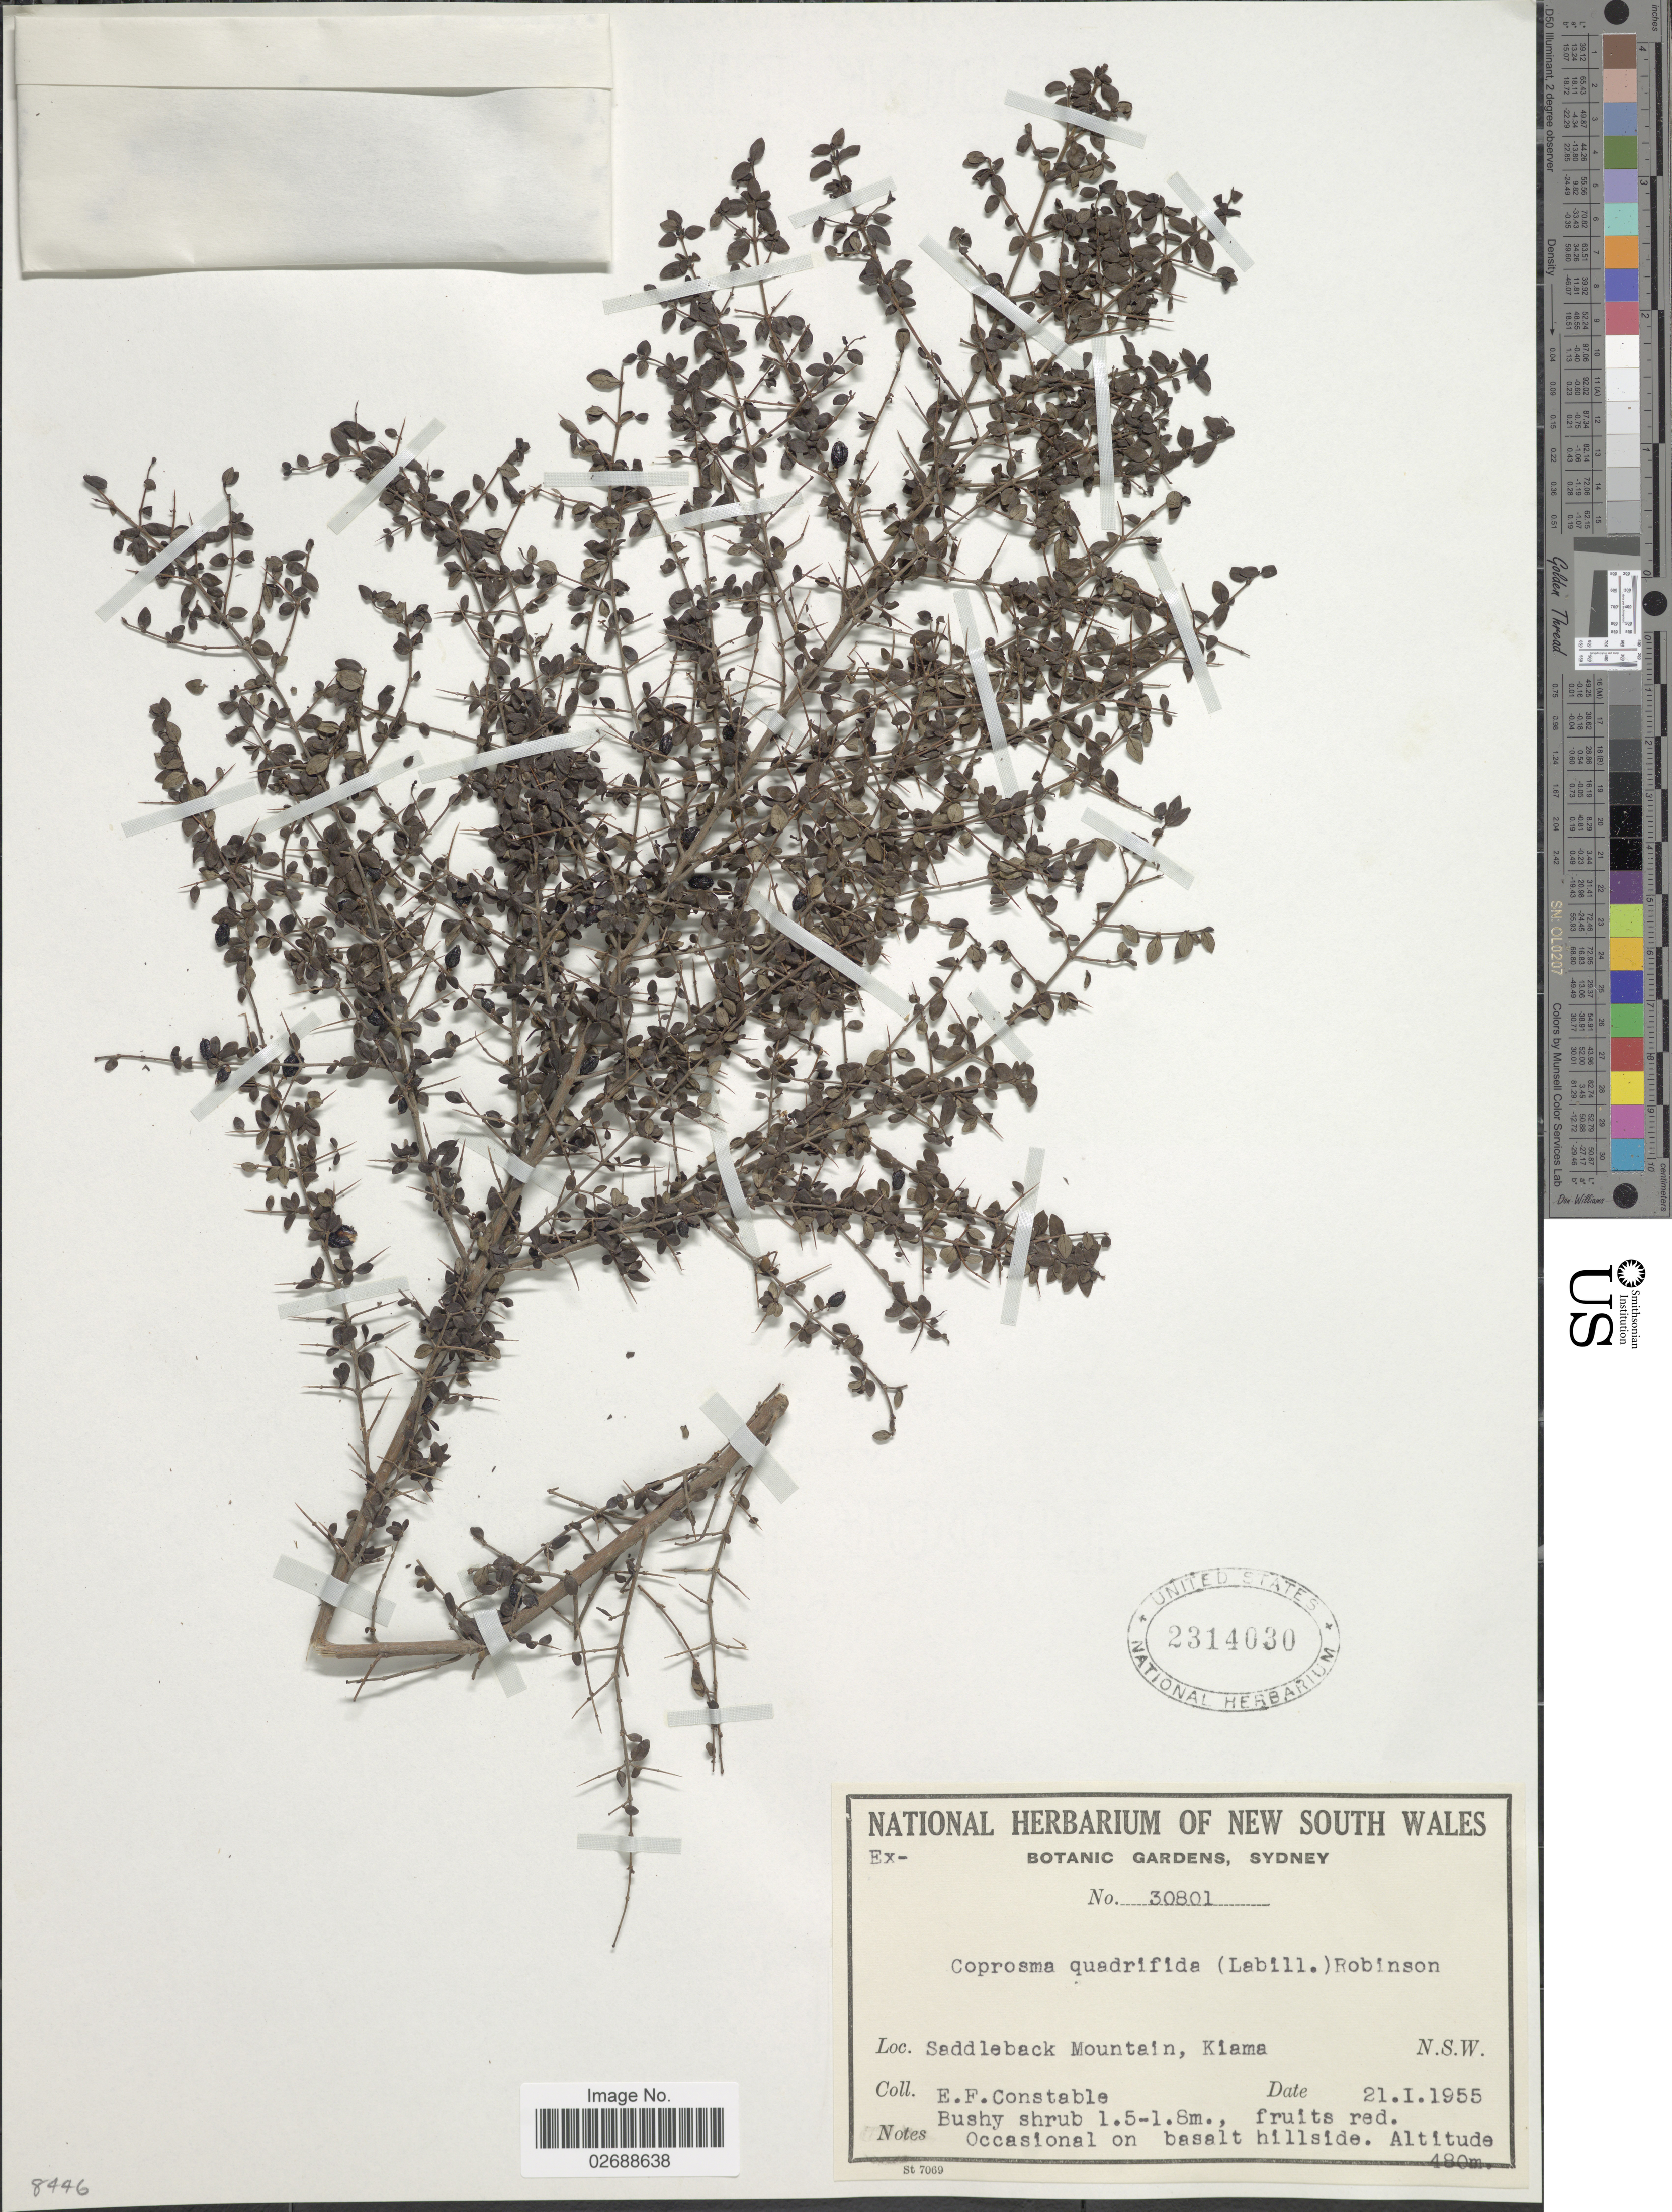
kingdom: Plantae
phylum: Tracheophyta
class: Magnoliopsida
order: Gentianales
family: Rubiaceae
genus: Coprosma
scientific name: Coprosma quadrifida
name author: (Labill.) Rob.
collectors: E. F. Constable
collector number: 30801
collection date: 1955-01-21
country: Australia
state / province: New South Wales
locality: Saddleback Mountain, Kiama, N.S.W.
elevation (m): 480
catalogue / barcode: US 2314030